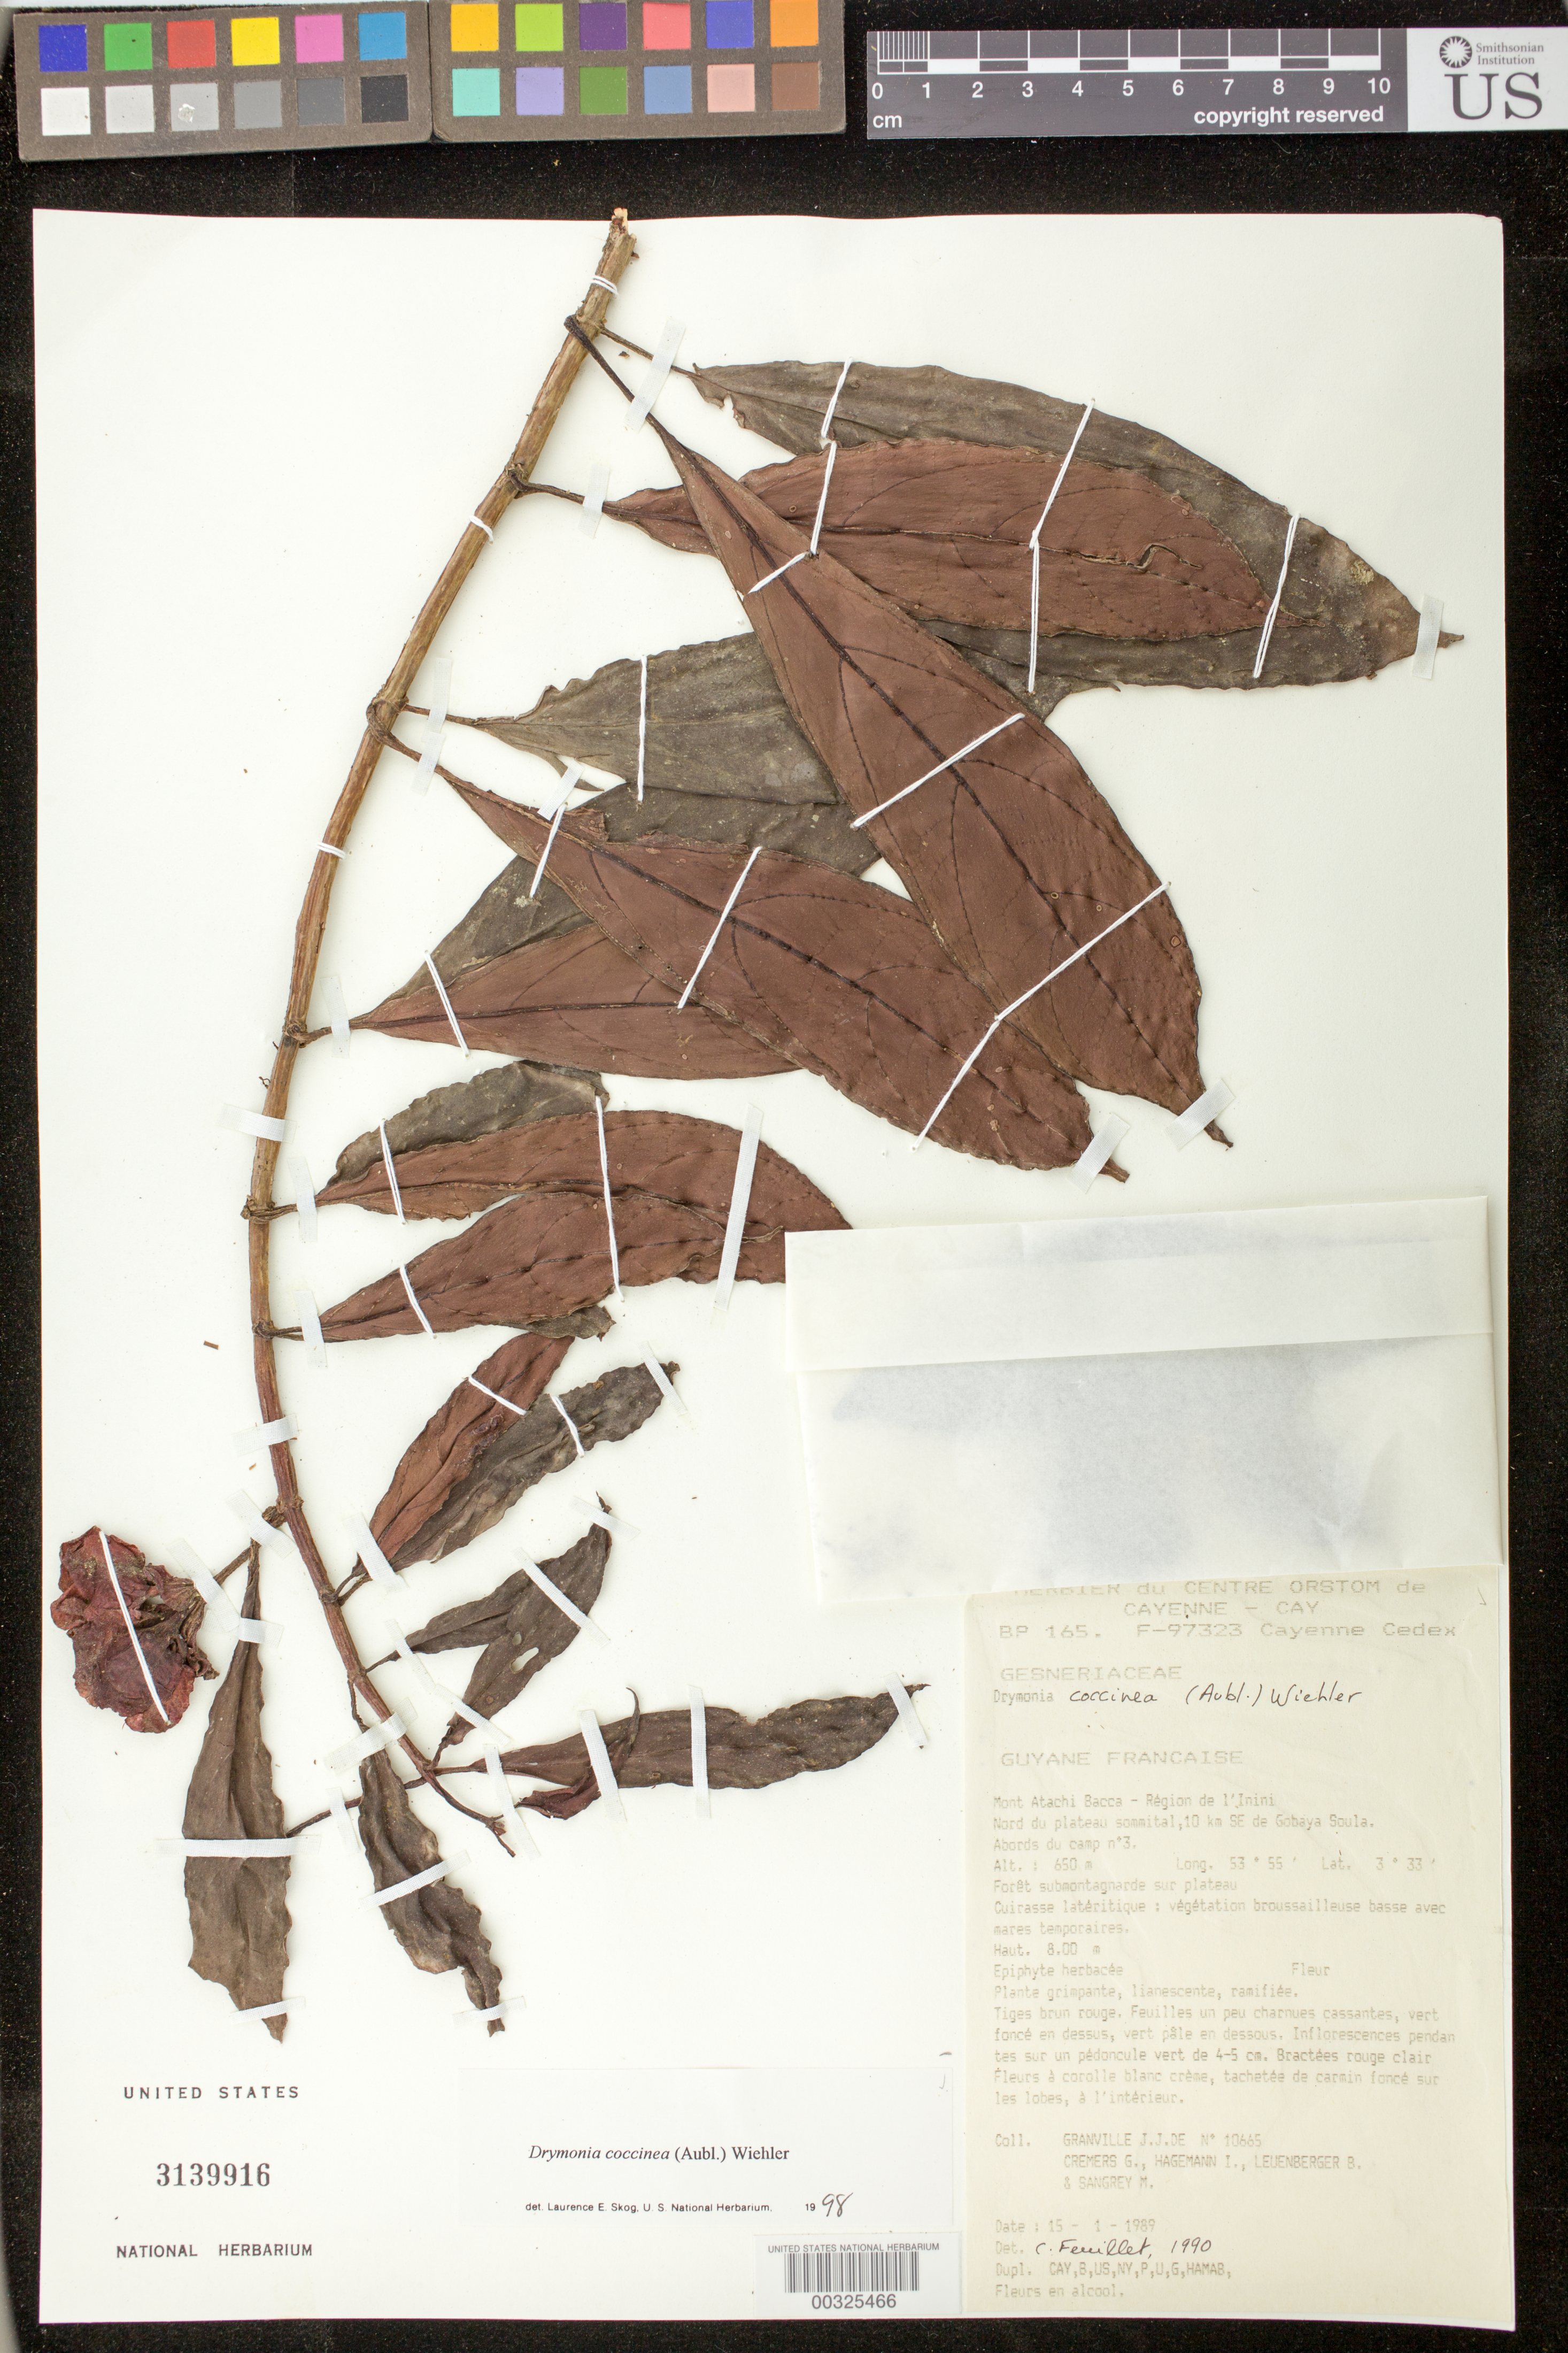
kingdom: Plantae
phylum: Tracheophyta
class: Magnoliopsida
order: Lamiales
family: Gesneriaceae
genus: Drymonia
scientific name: Drymonia coccinea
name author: (Aubl.) Wiehler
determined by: Skog, Laurence E.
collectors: J.-J. de Granville, G. Cremers, I. Hagemann, B. Leuenberger & M. S. Sangrey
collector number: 10665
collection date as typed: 15 Jan 1989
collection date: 1989-01-15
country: French Guiana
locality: Mont Atachi Bacca - région de l'Inini, N du plateau sommital, 10 km SE de Gobaya Soula, abords du camp no. 3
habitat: Forêt submontagnarde sur plateau; cuirasse latéritique: végétation broussailleuse basse avec mares temporaires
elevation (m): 650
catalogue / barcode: US 3139916